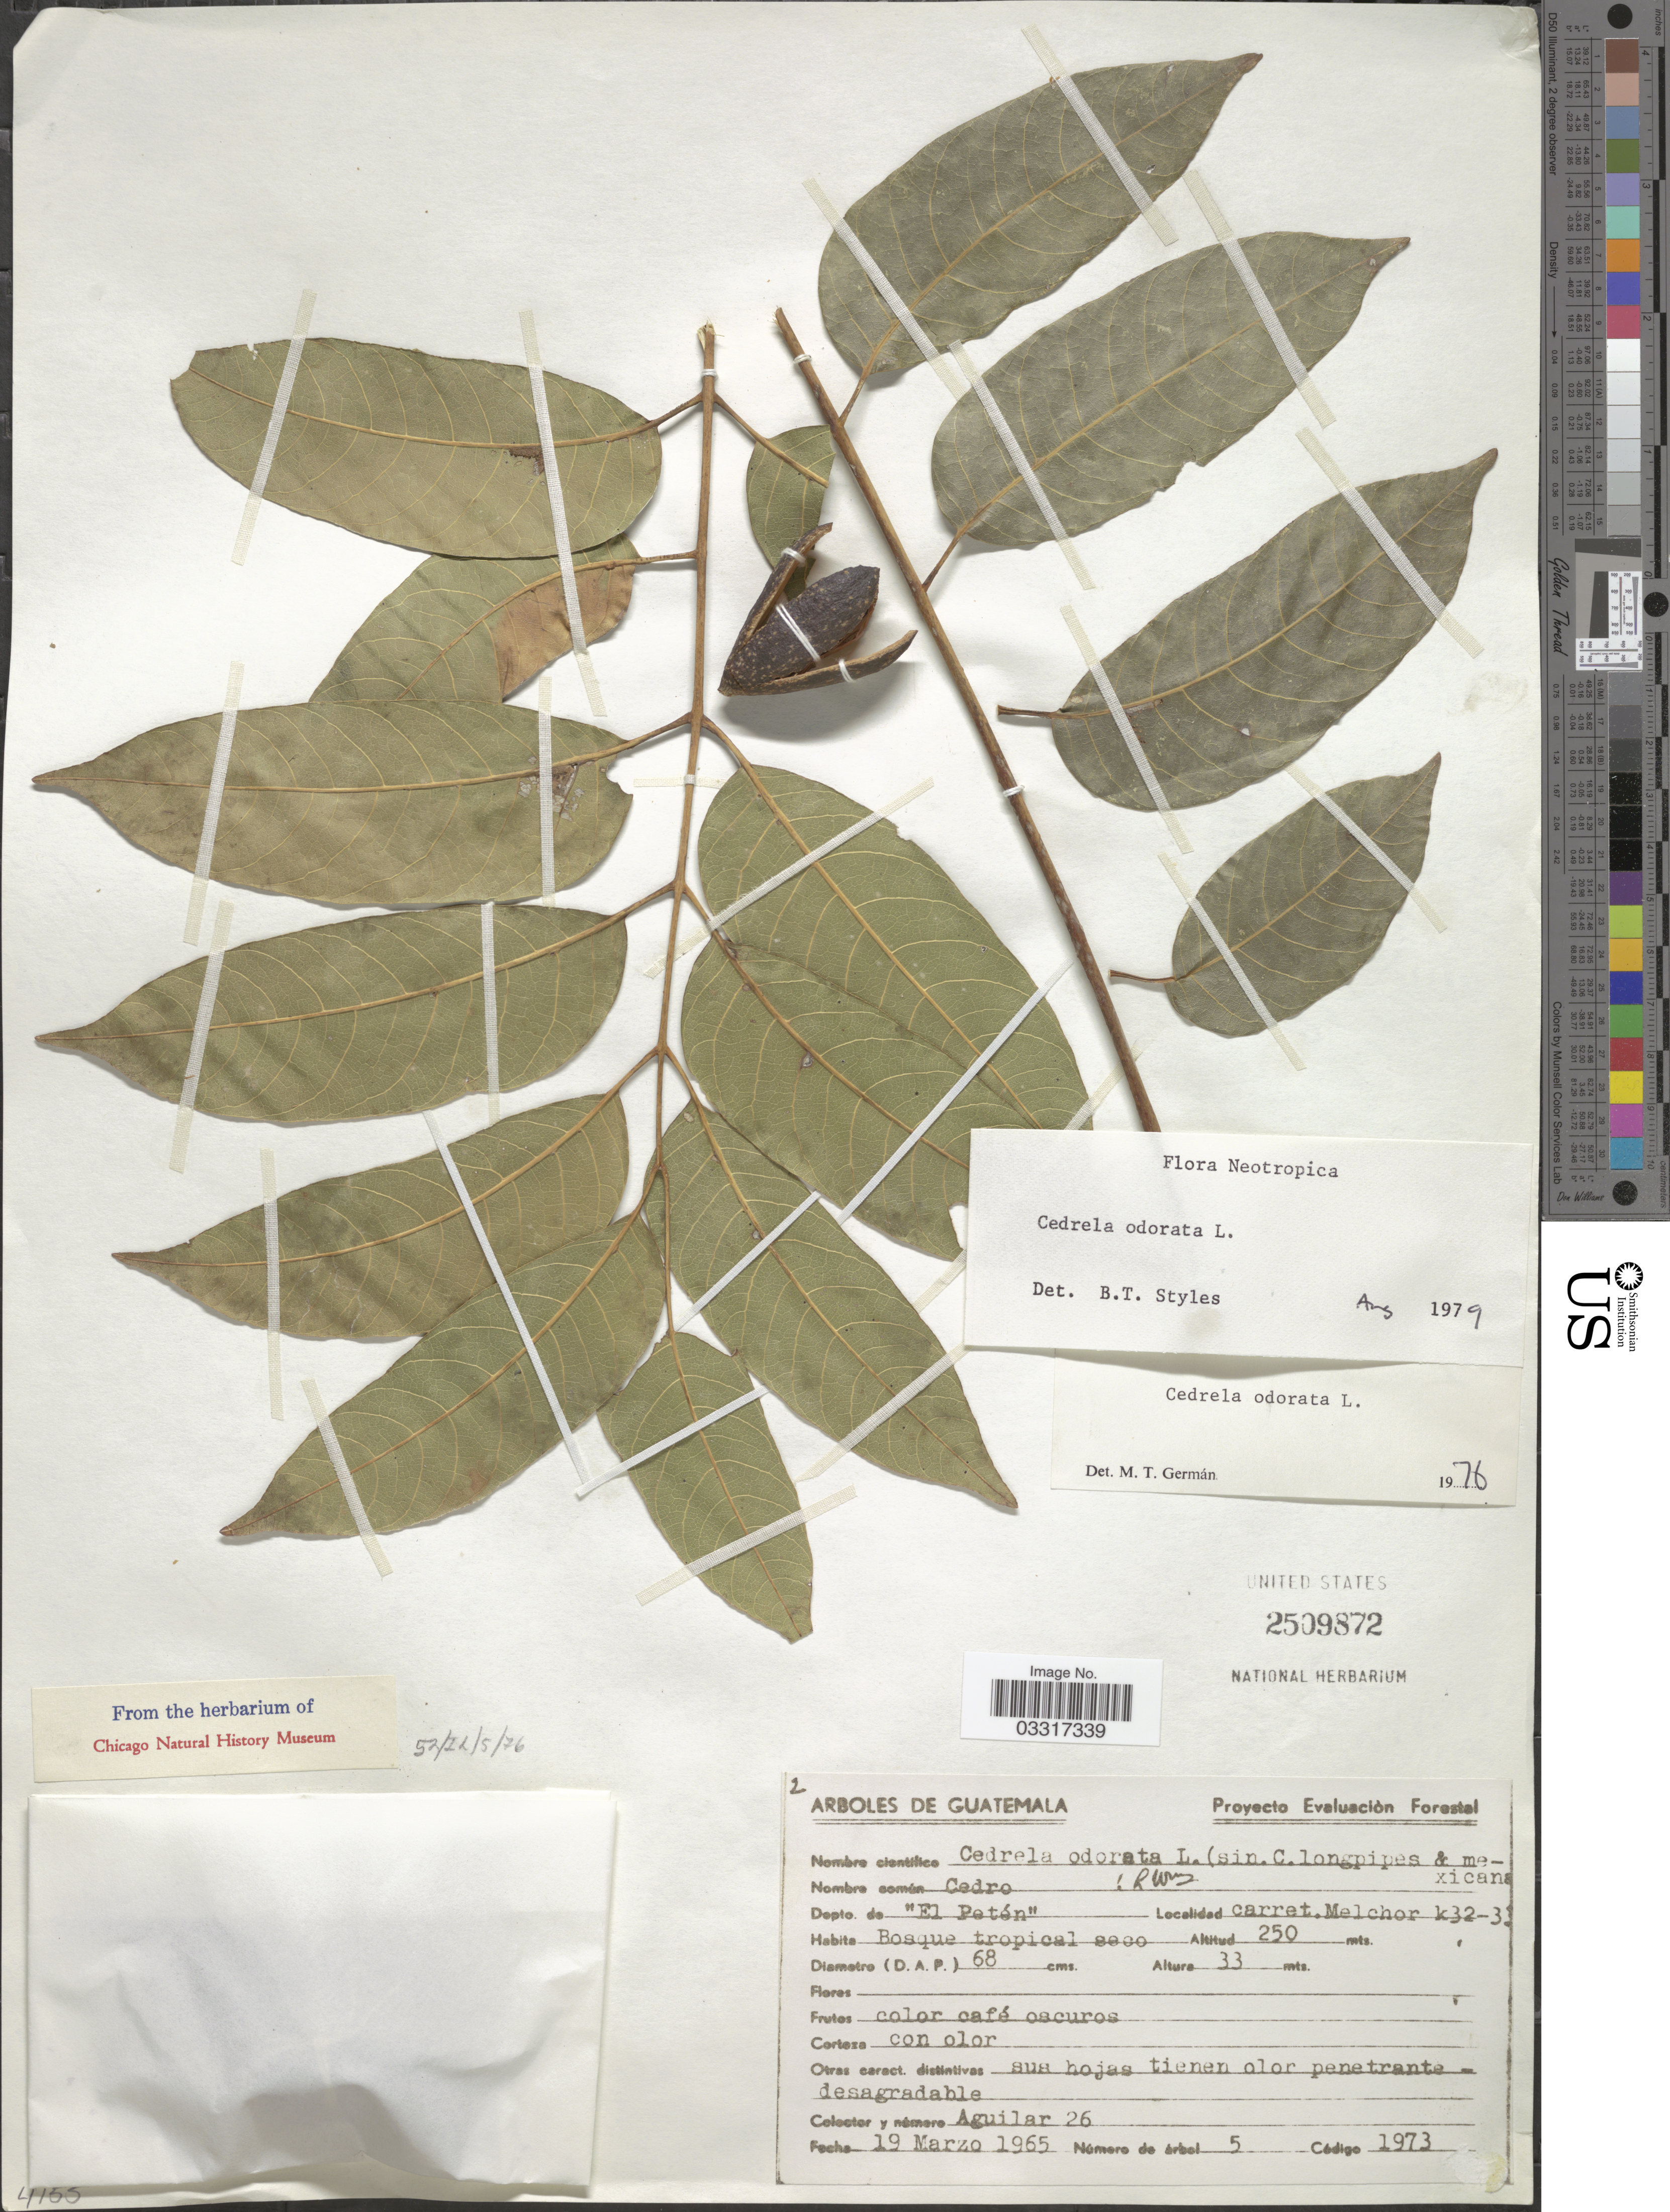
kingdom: Plantae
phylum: Tracheophyta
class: Magnoliopsida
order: Sapindales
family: Meliaceae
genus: Cedrela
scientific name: Cedrela odorata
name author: L.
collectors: -. Aguilar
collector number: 26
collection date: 1965-03-19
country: Guatemala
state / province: El Petén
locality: Depto. de "El Petén". Carret. Melchor k32-33.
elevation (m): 250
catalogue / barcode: US 2509872